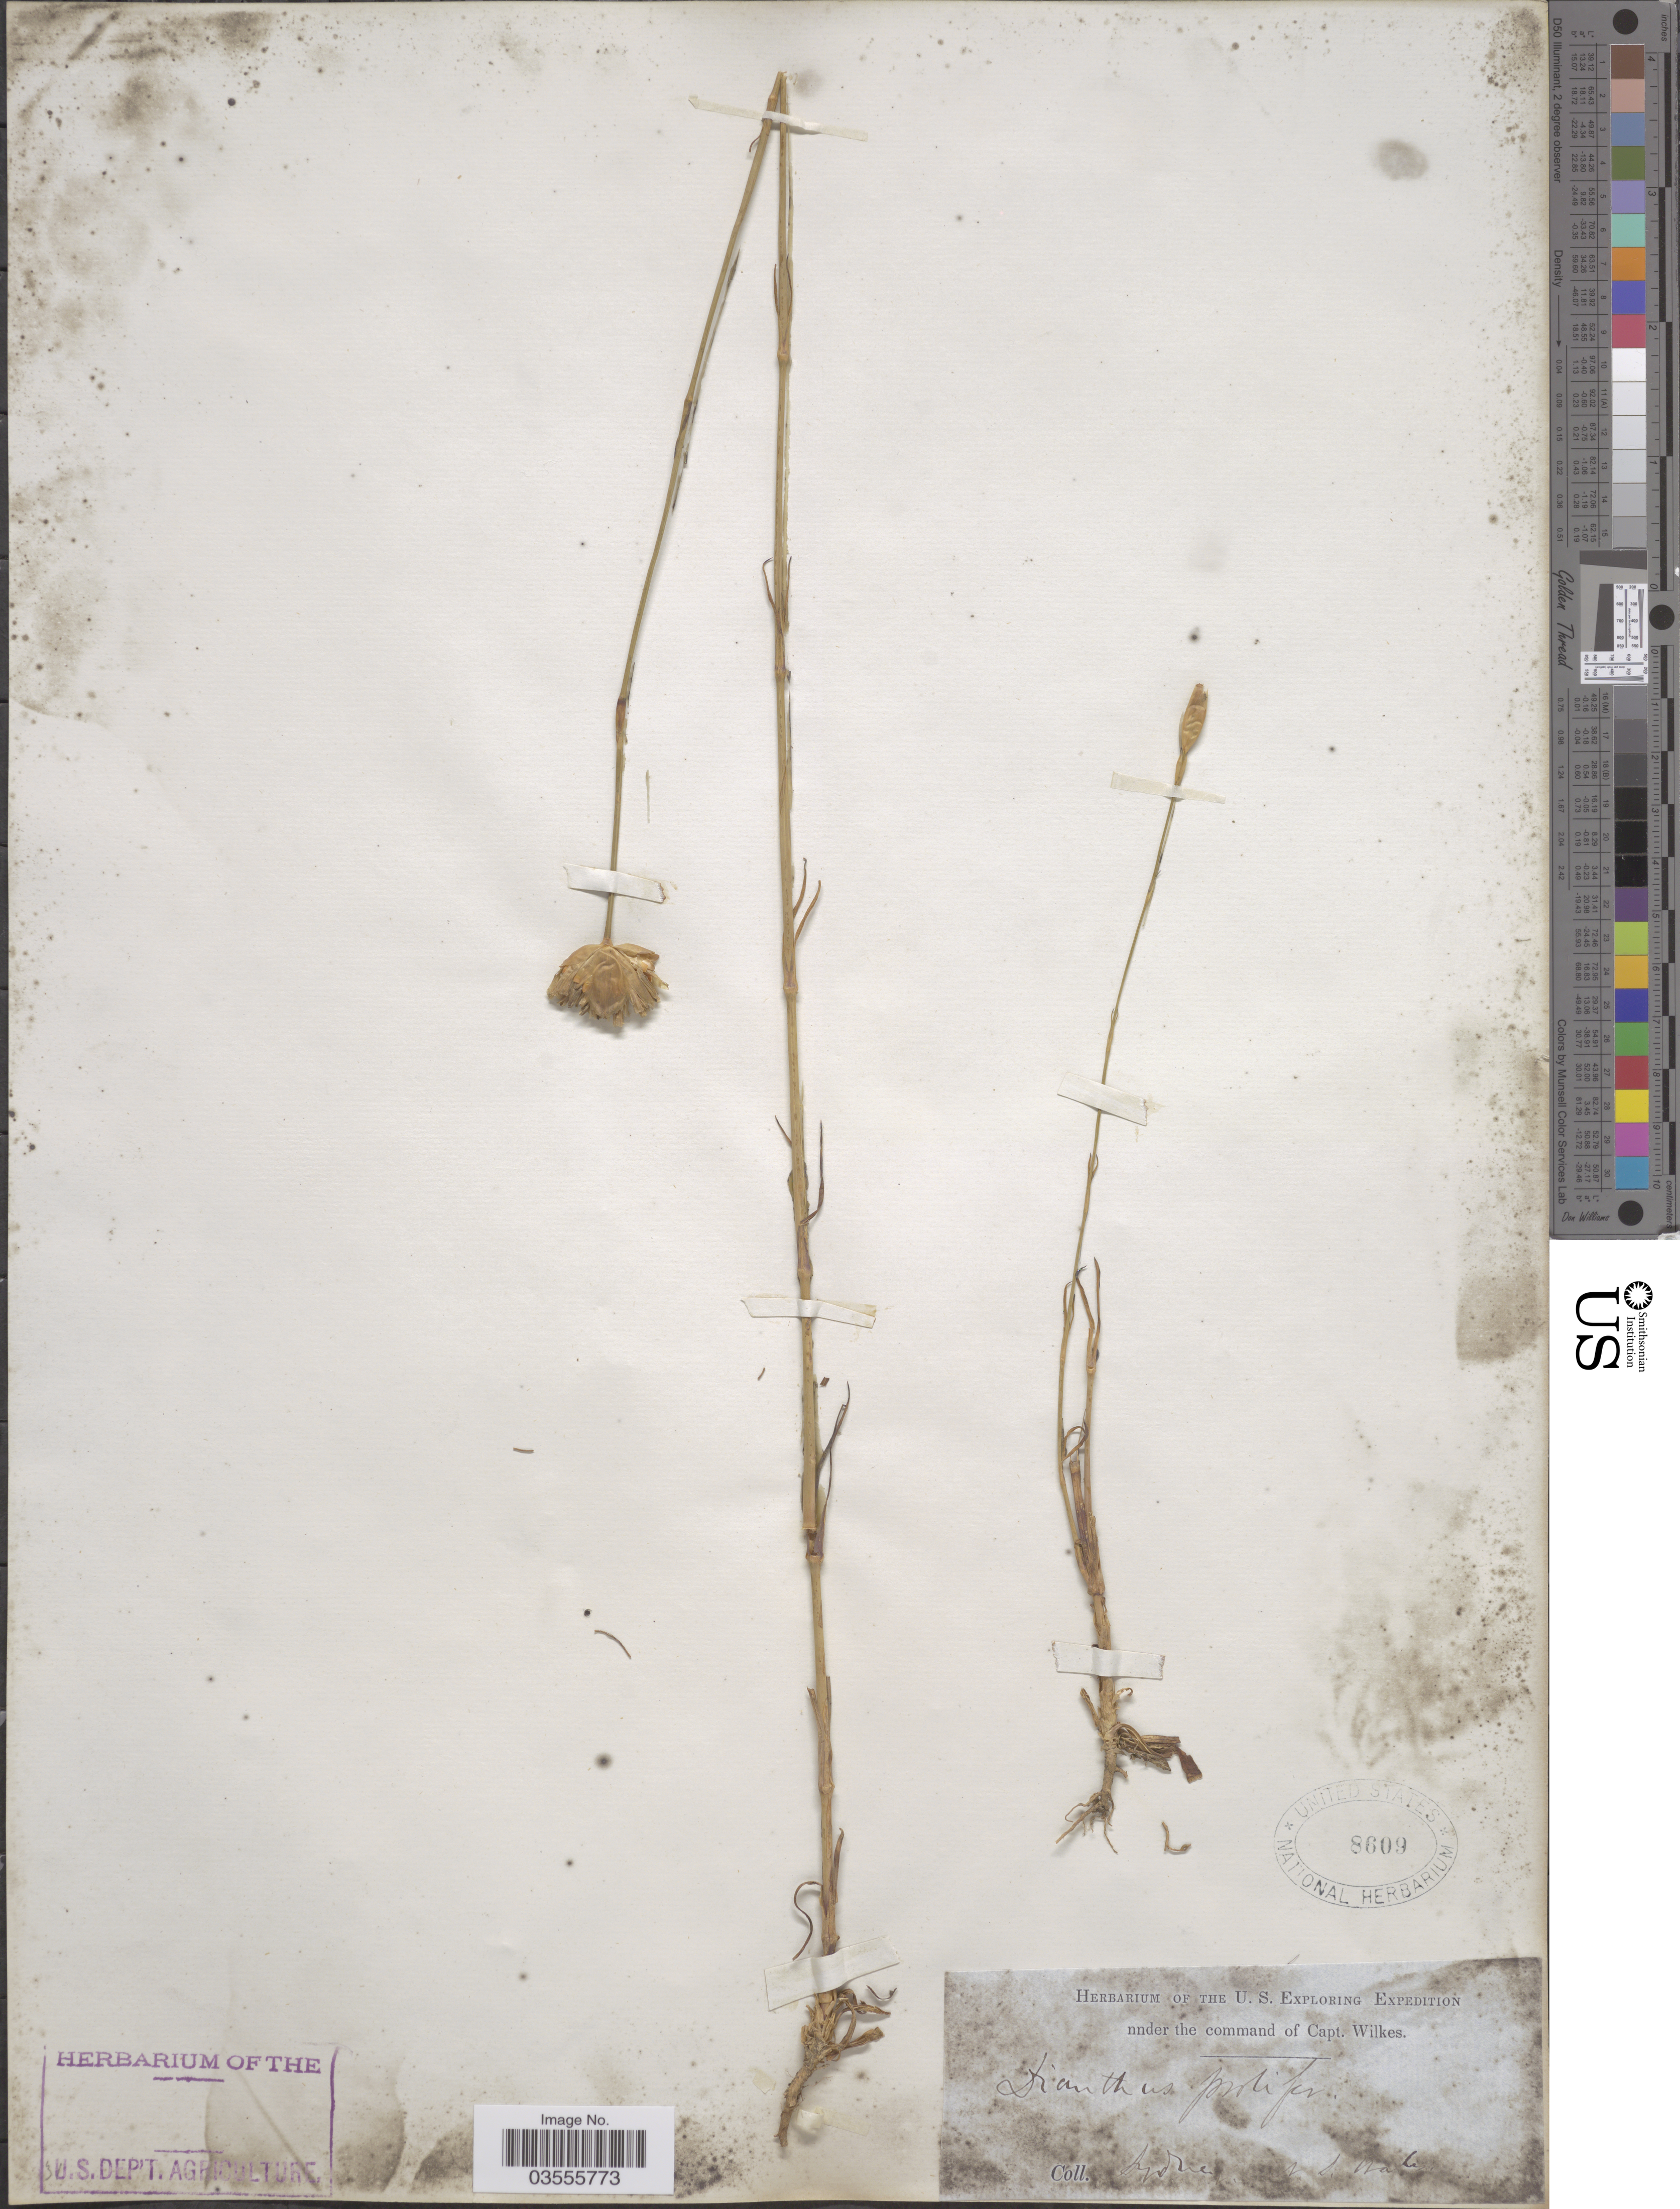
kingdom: Plantae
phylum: Tracheophyta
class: Magnoliopsida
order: Caryophyllales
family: Caryophyllaceae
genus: Petrorhagia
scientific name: Petrorhagia prolifera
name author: (L.) P.W. Ball & Heywood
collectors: Wilkes Explor. Exped.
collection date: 1838/1842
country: Australia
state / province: New South Wales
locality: Sydney.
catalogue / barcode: US 8609